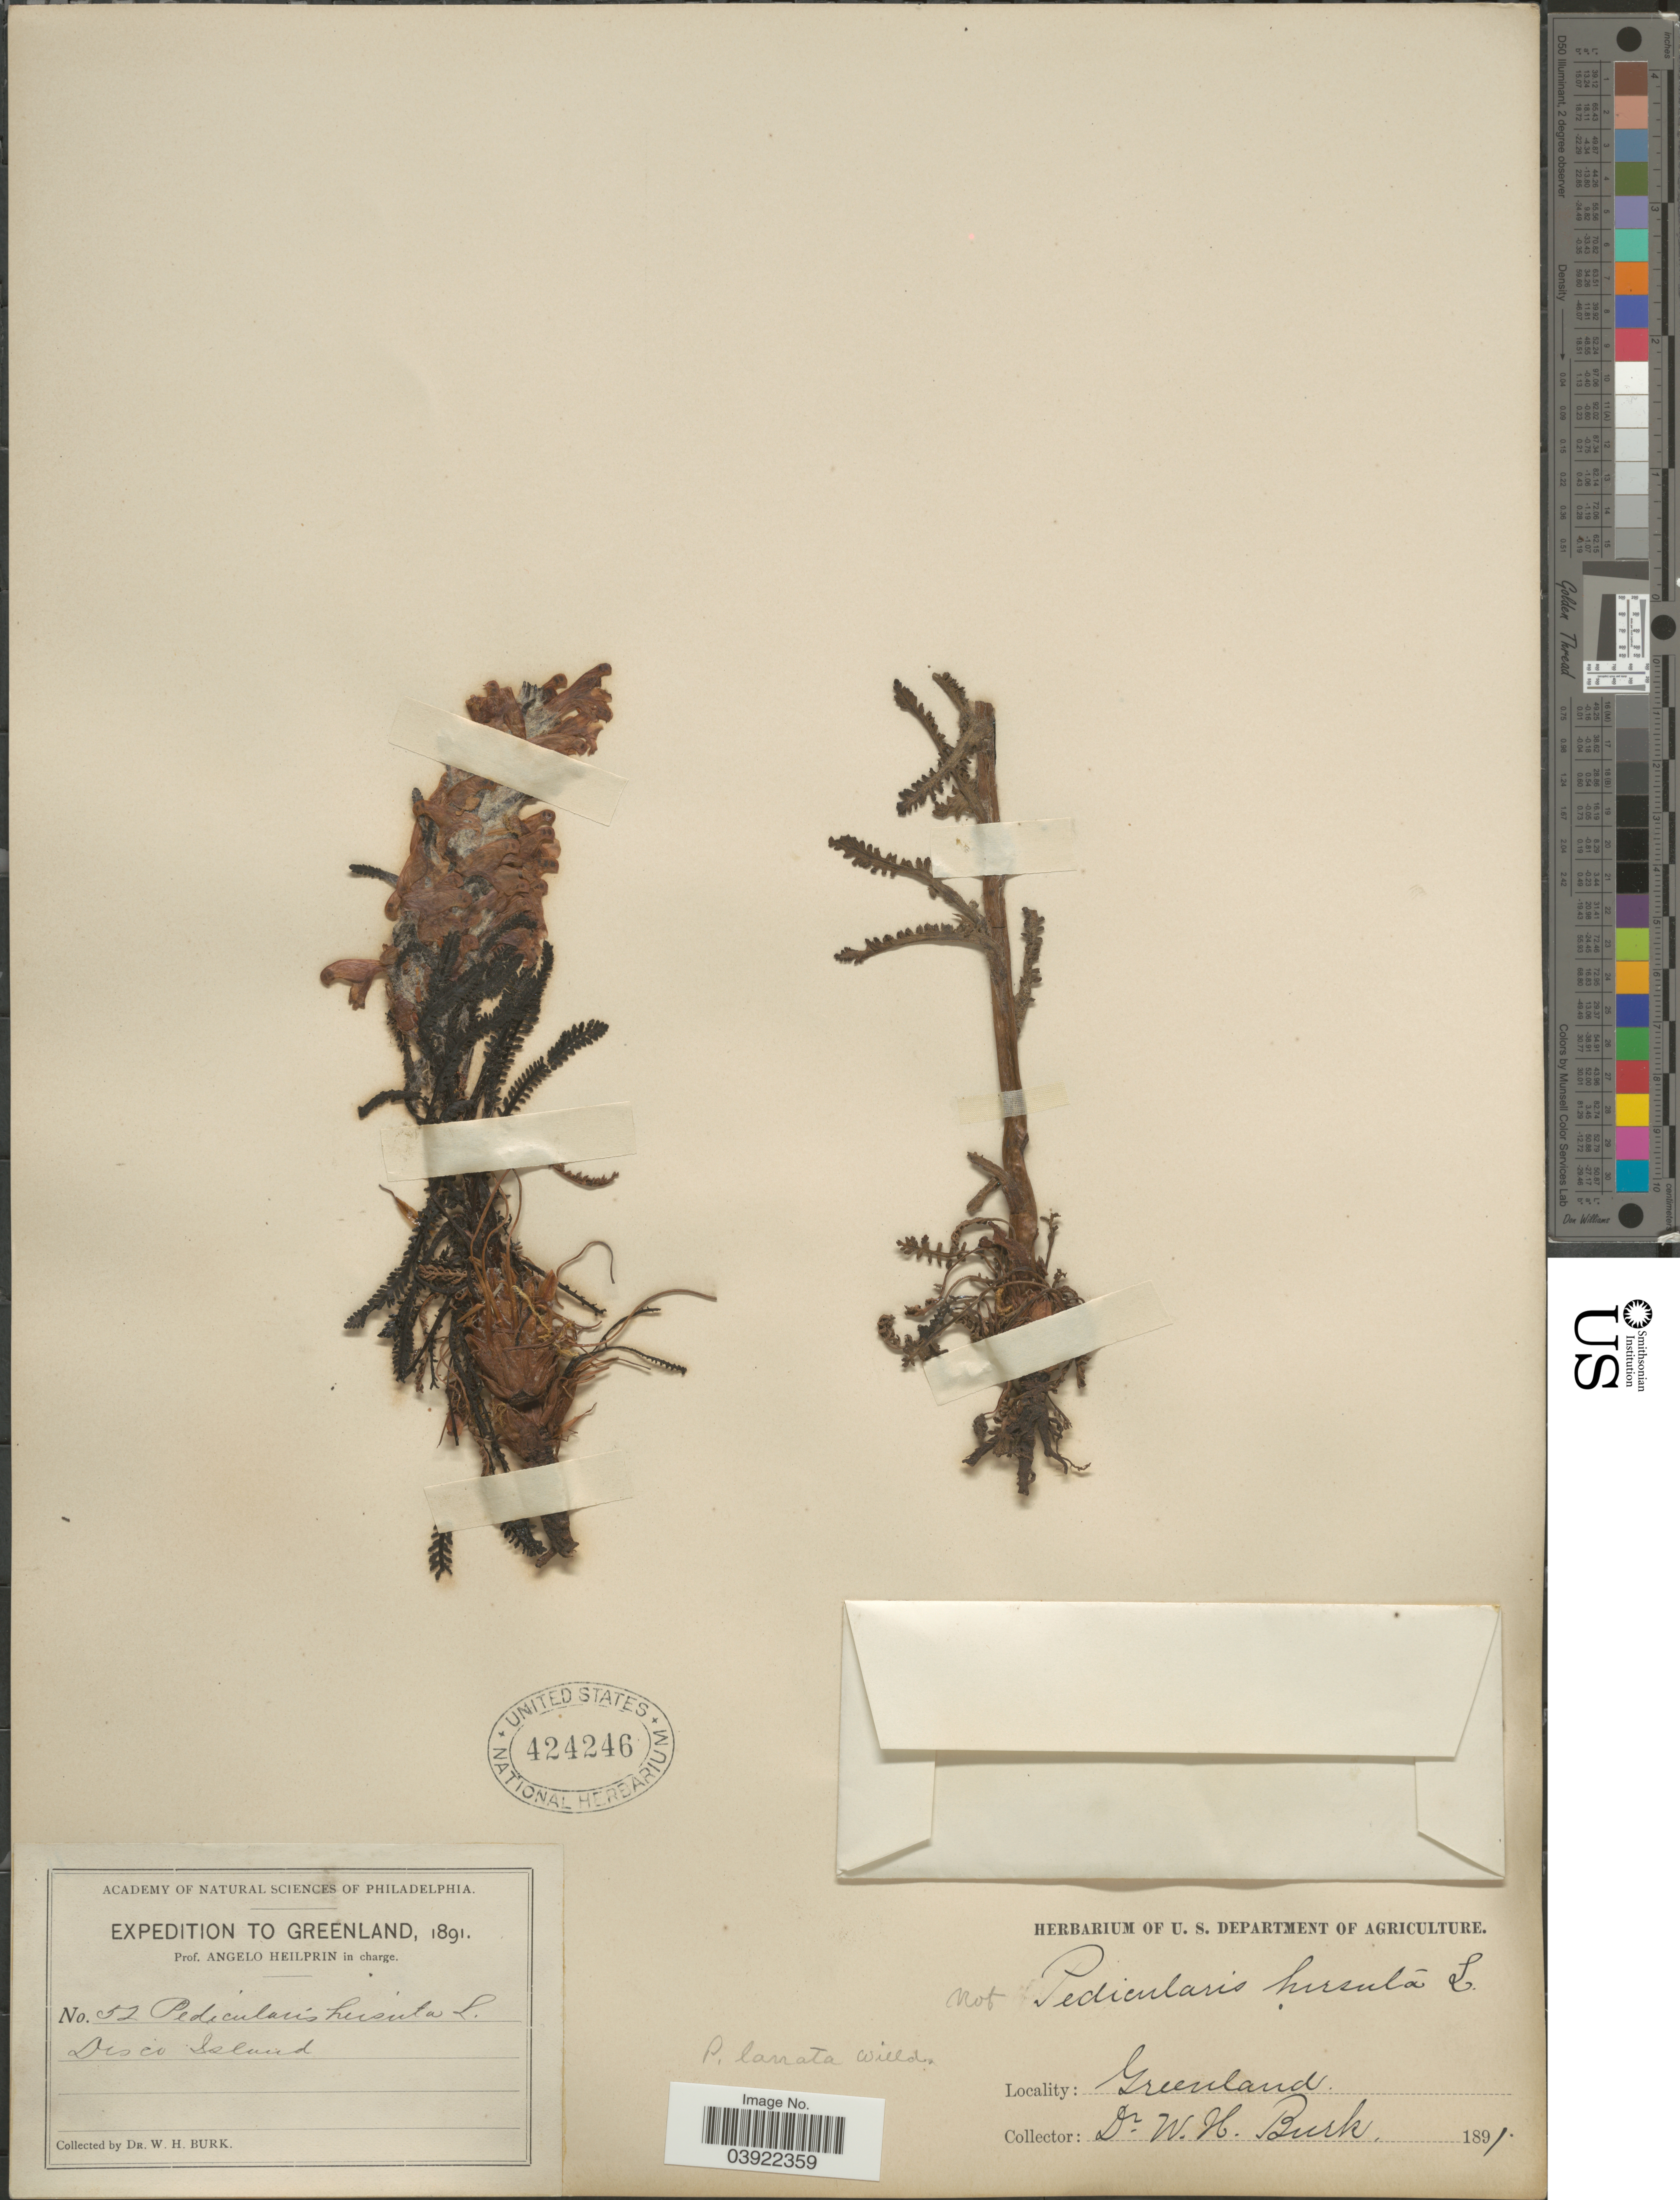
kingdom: Plantae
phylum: Tracheophyta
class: Magnoliopsida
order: Lamiales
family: Orobanchaceae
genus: Pedicularis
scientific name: Pedicularis hirsuta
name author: L.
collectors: W. Burk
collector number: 52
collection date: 1891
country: Greenland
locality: Disco Island.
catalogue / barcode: US 424246